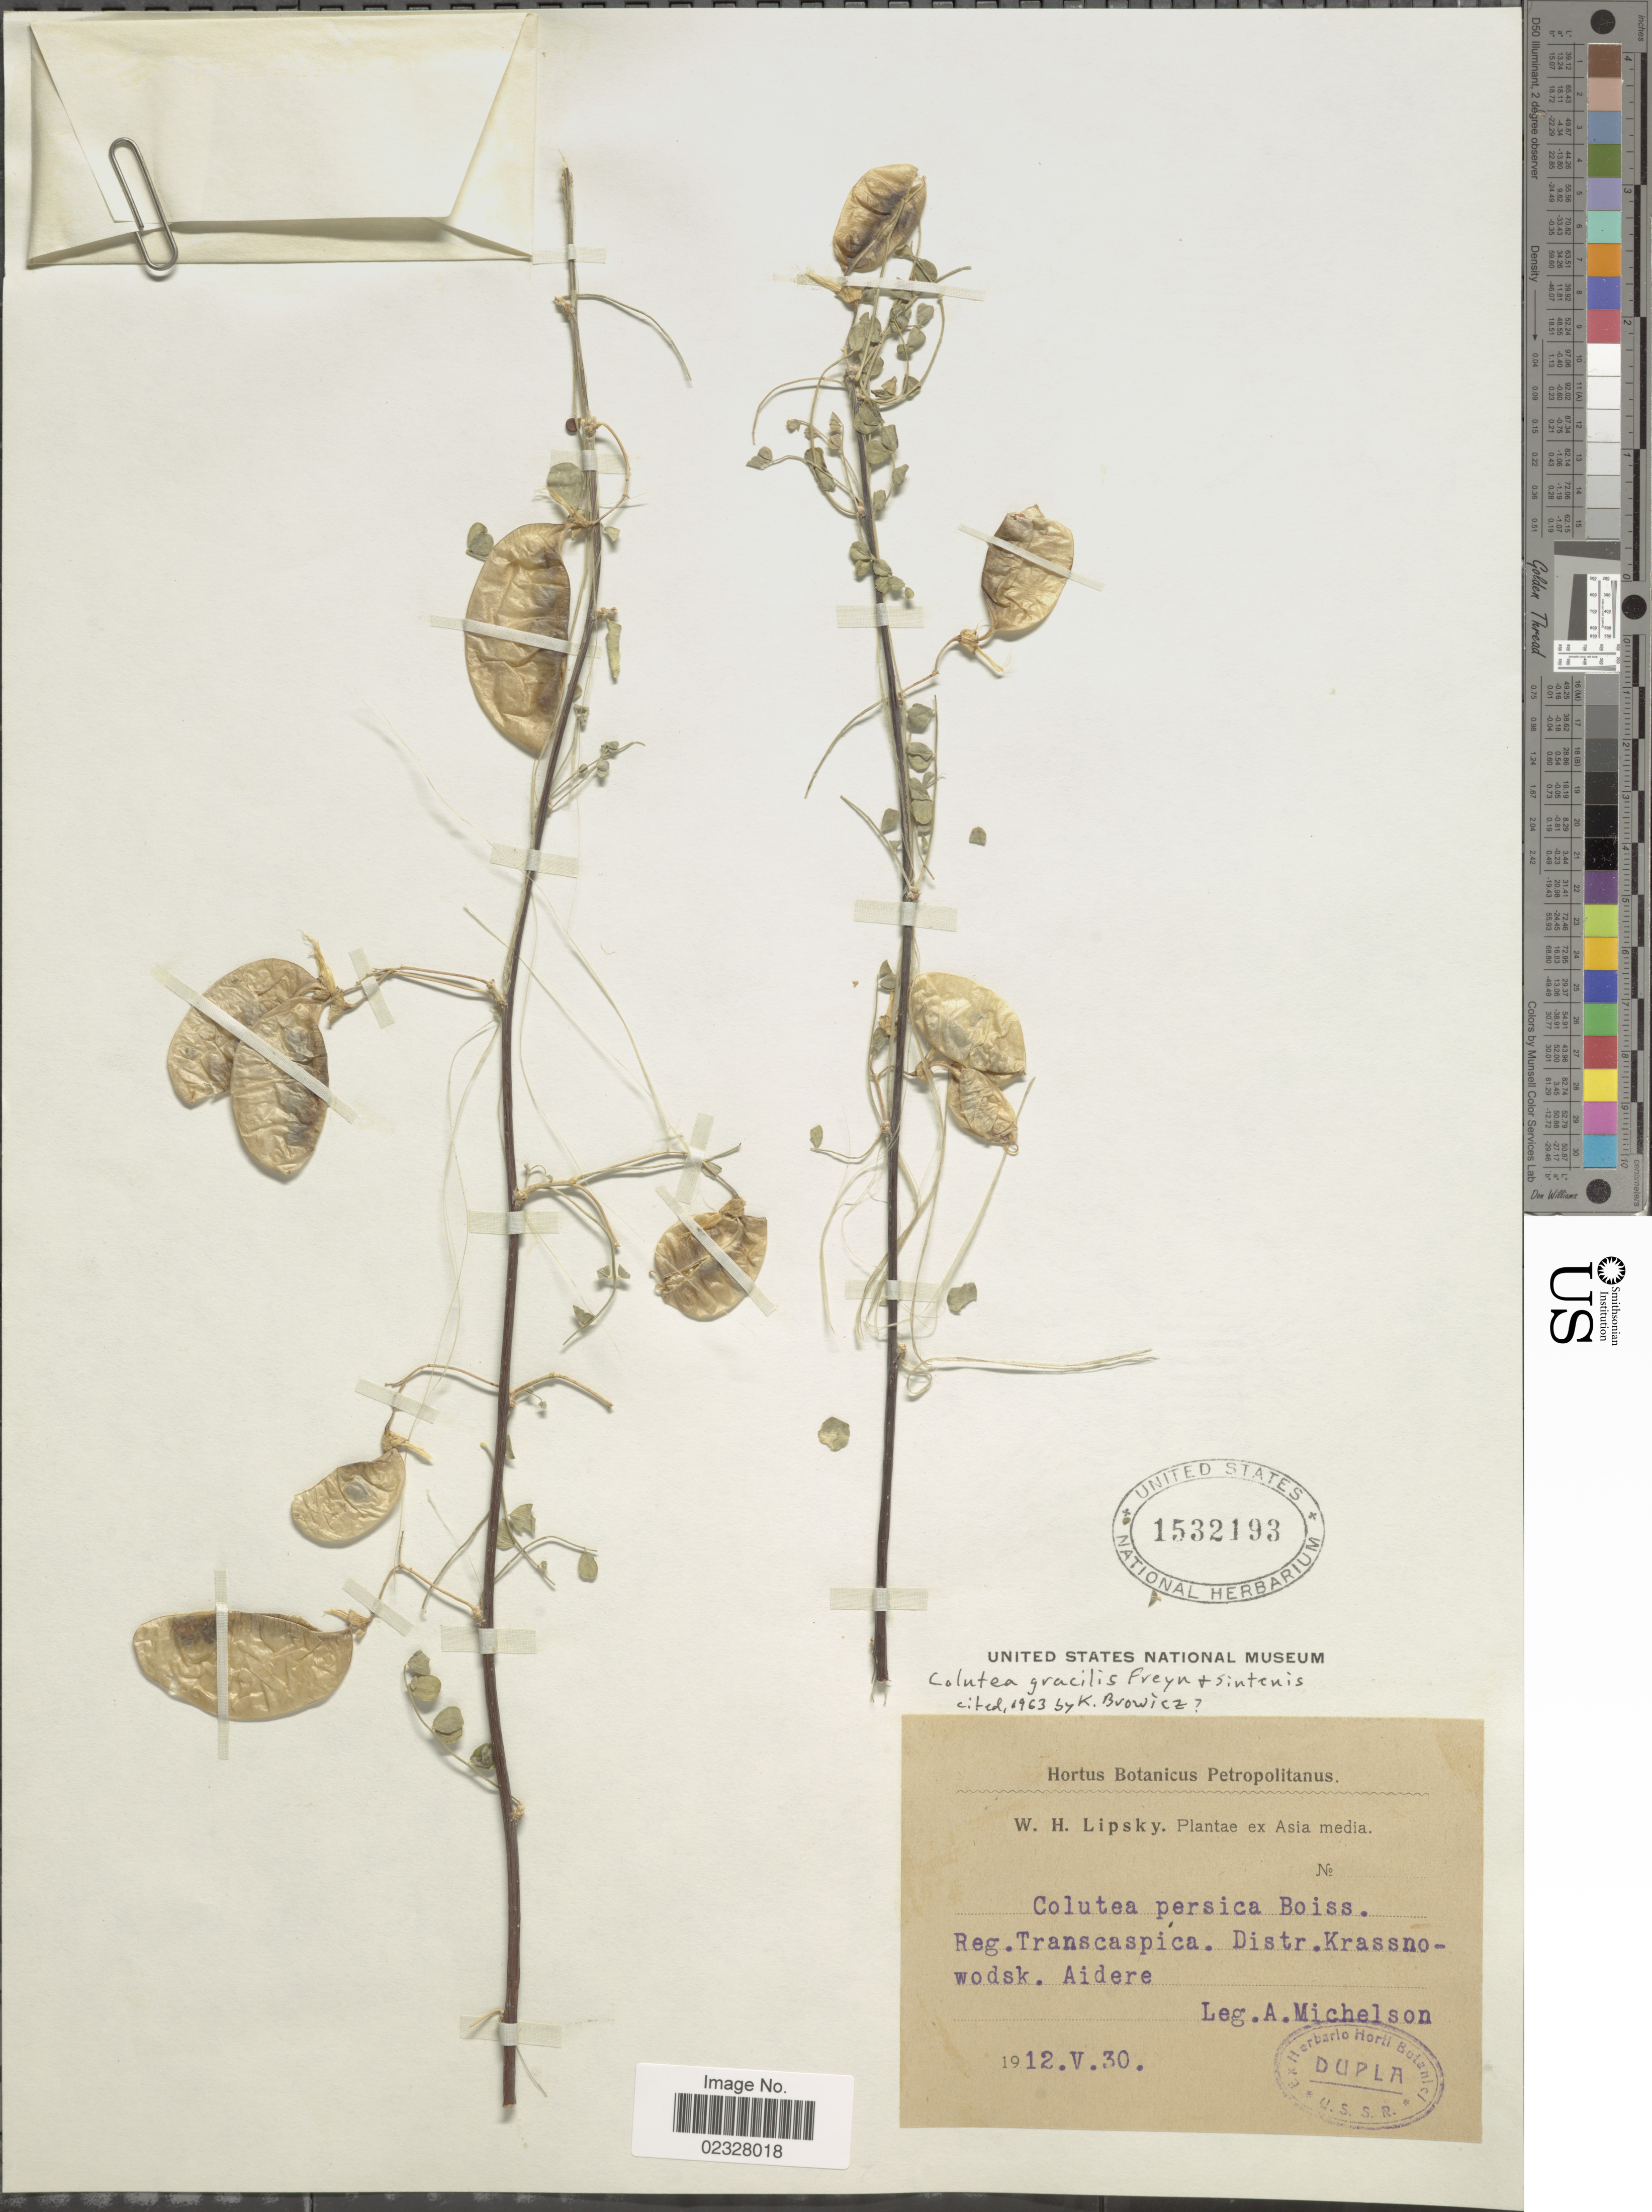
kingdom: Plantae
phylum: Tracheophyta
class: Magnoliopsida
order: Fabales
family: Fabaceae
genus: Colutea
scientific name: Colutea gracilis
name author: Freyn & Bornm. ex Freyn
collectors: A. Michelson & W. Lipsky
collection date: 1912-05-30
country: Turkmenistan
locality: Reg. Transcaspica. Distr. Krassnowodsk. Aidere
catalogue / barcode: US 1532193